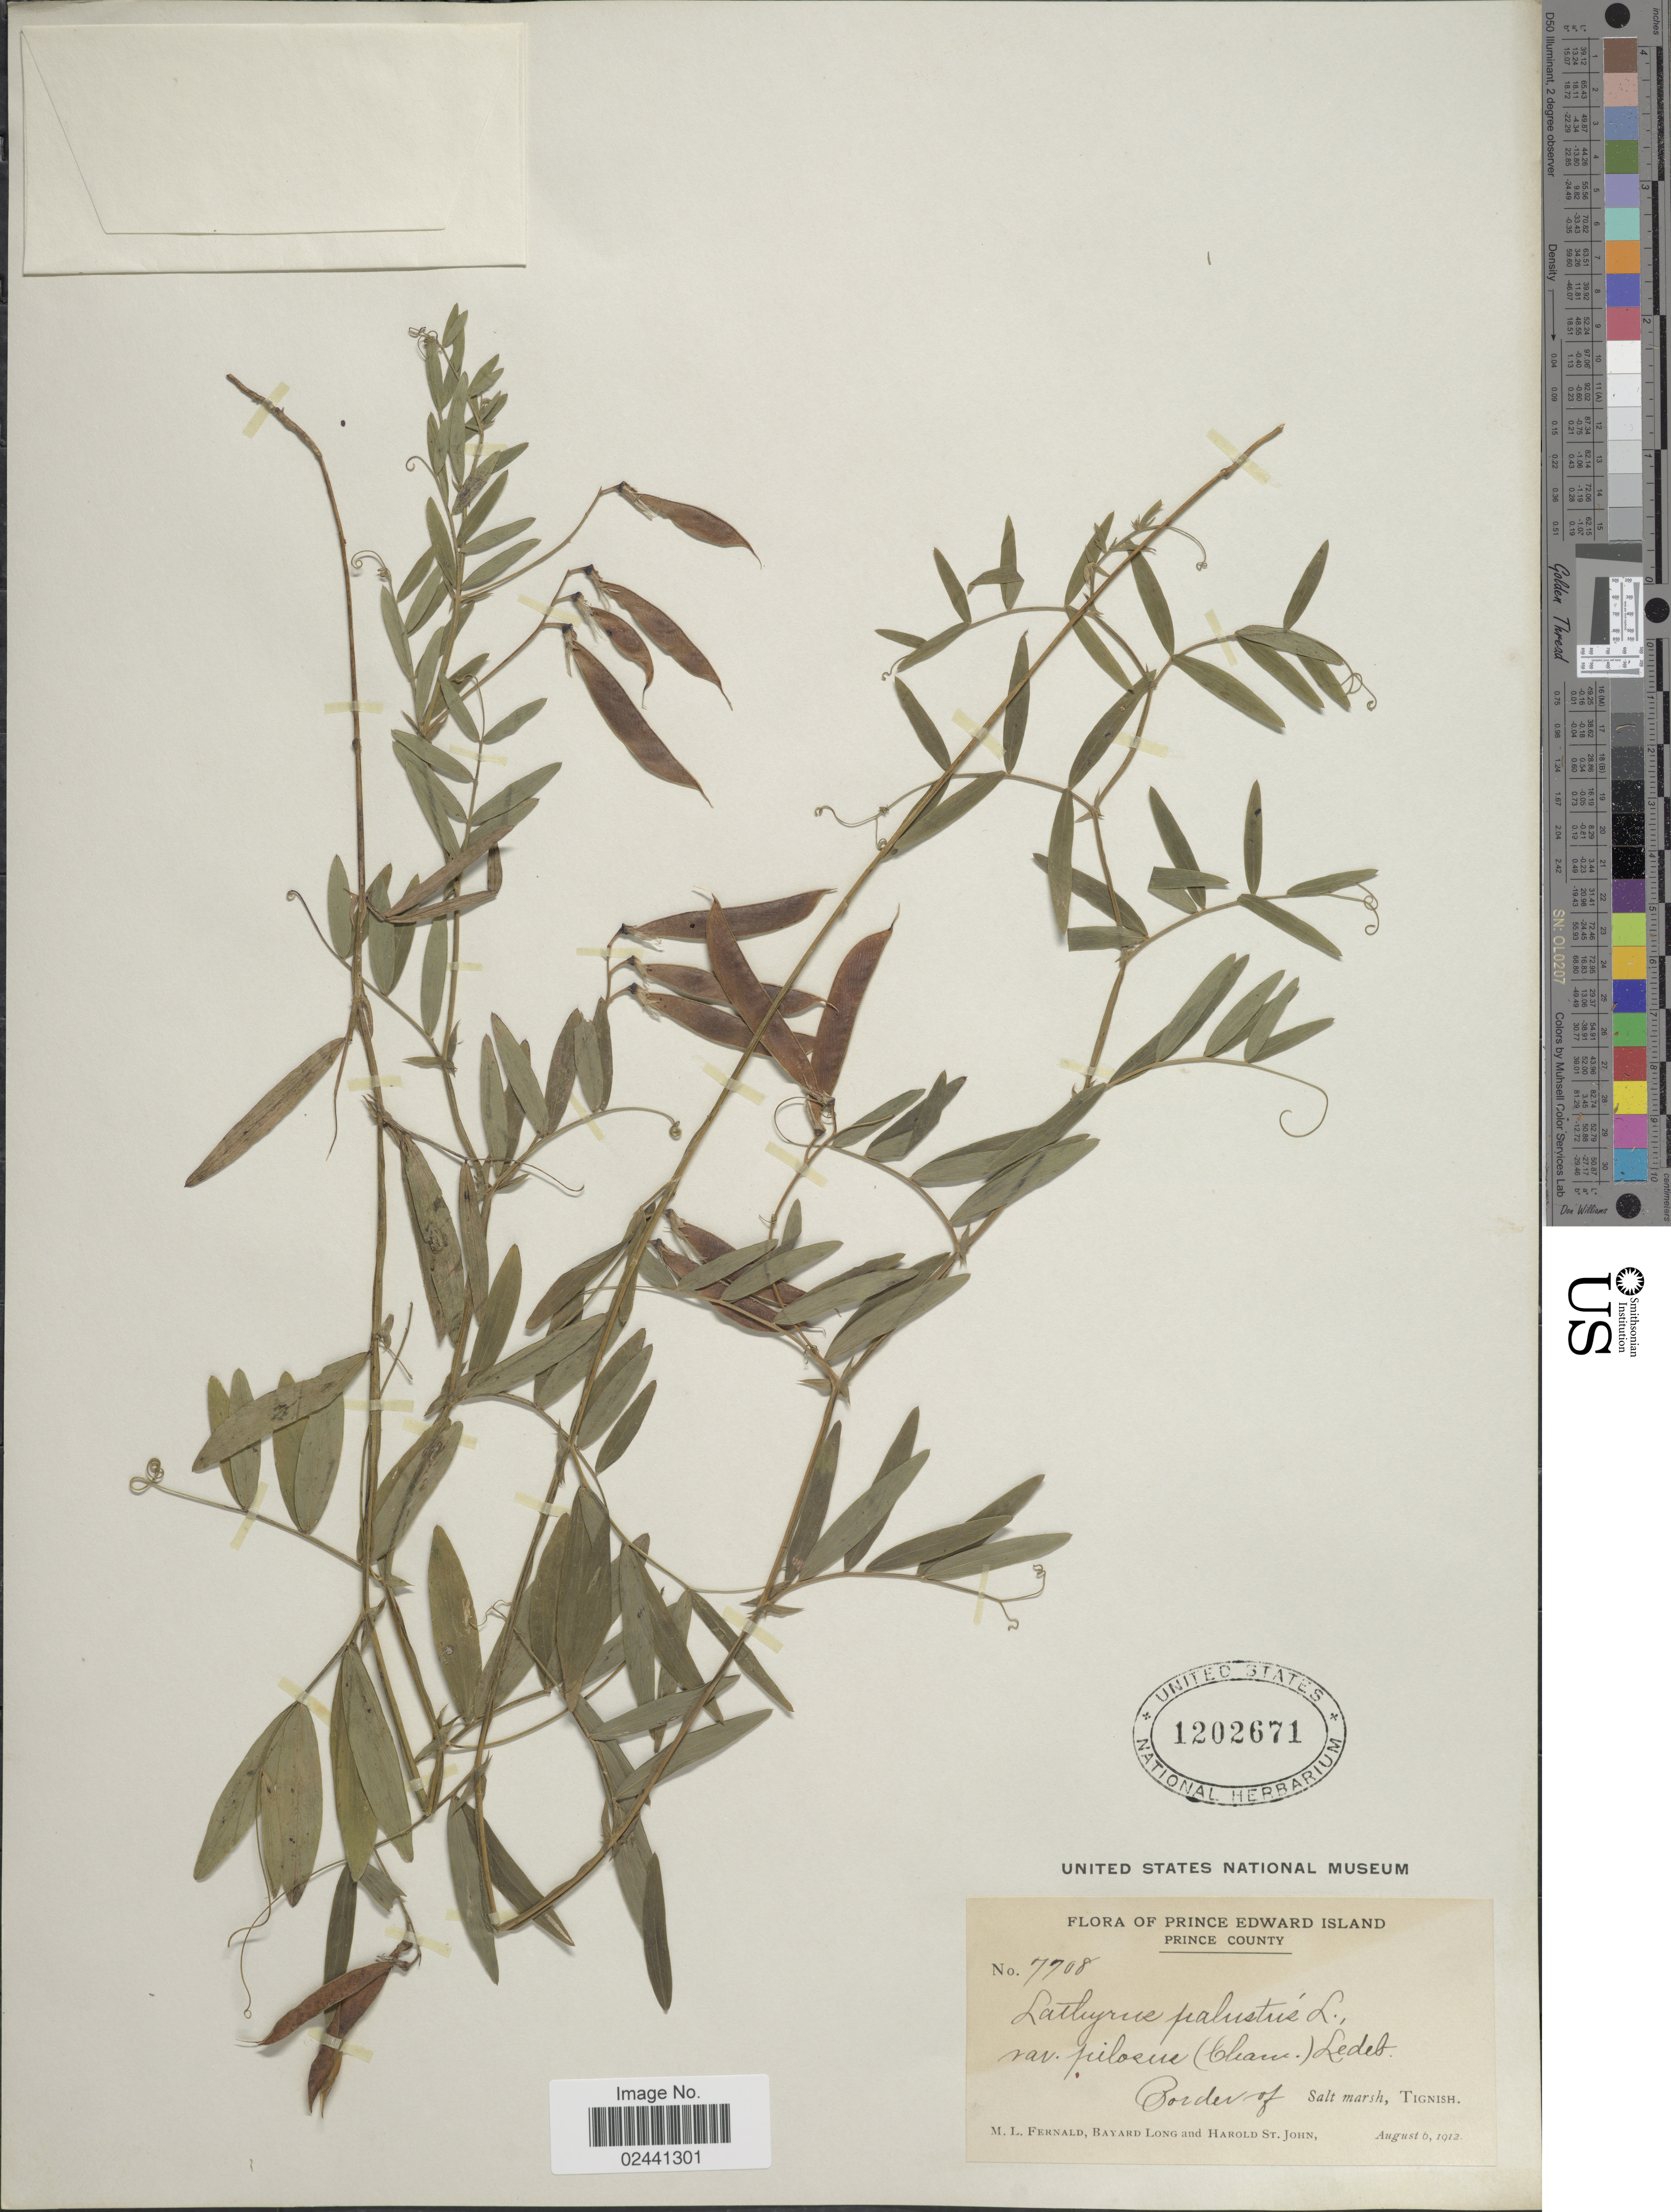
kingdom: Plantae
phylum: Tracheophyta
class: Magnoliopsida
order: Fabales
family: Fabaceae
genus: Lathyrus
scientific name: Lathyrus palustris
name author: L.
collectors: M. L. Fernald, B. Long & H. St. John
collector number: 7708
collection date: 1912-08-06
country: Canada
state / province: Prince Edward Island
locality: Prince County, Border of Salt Marsh, Tignish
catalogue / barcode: US 1202671